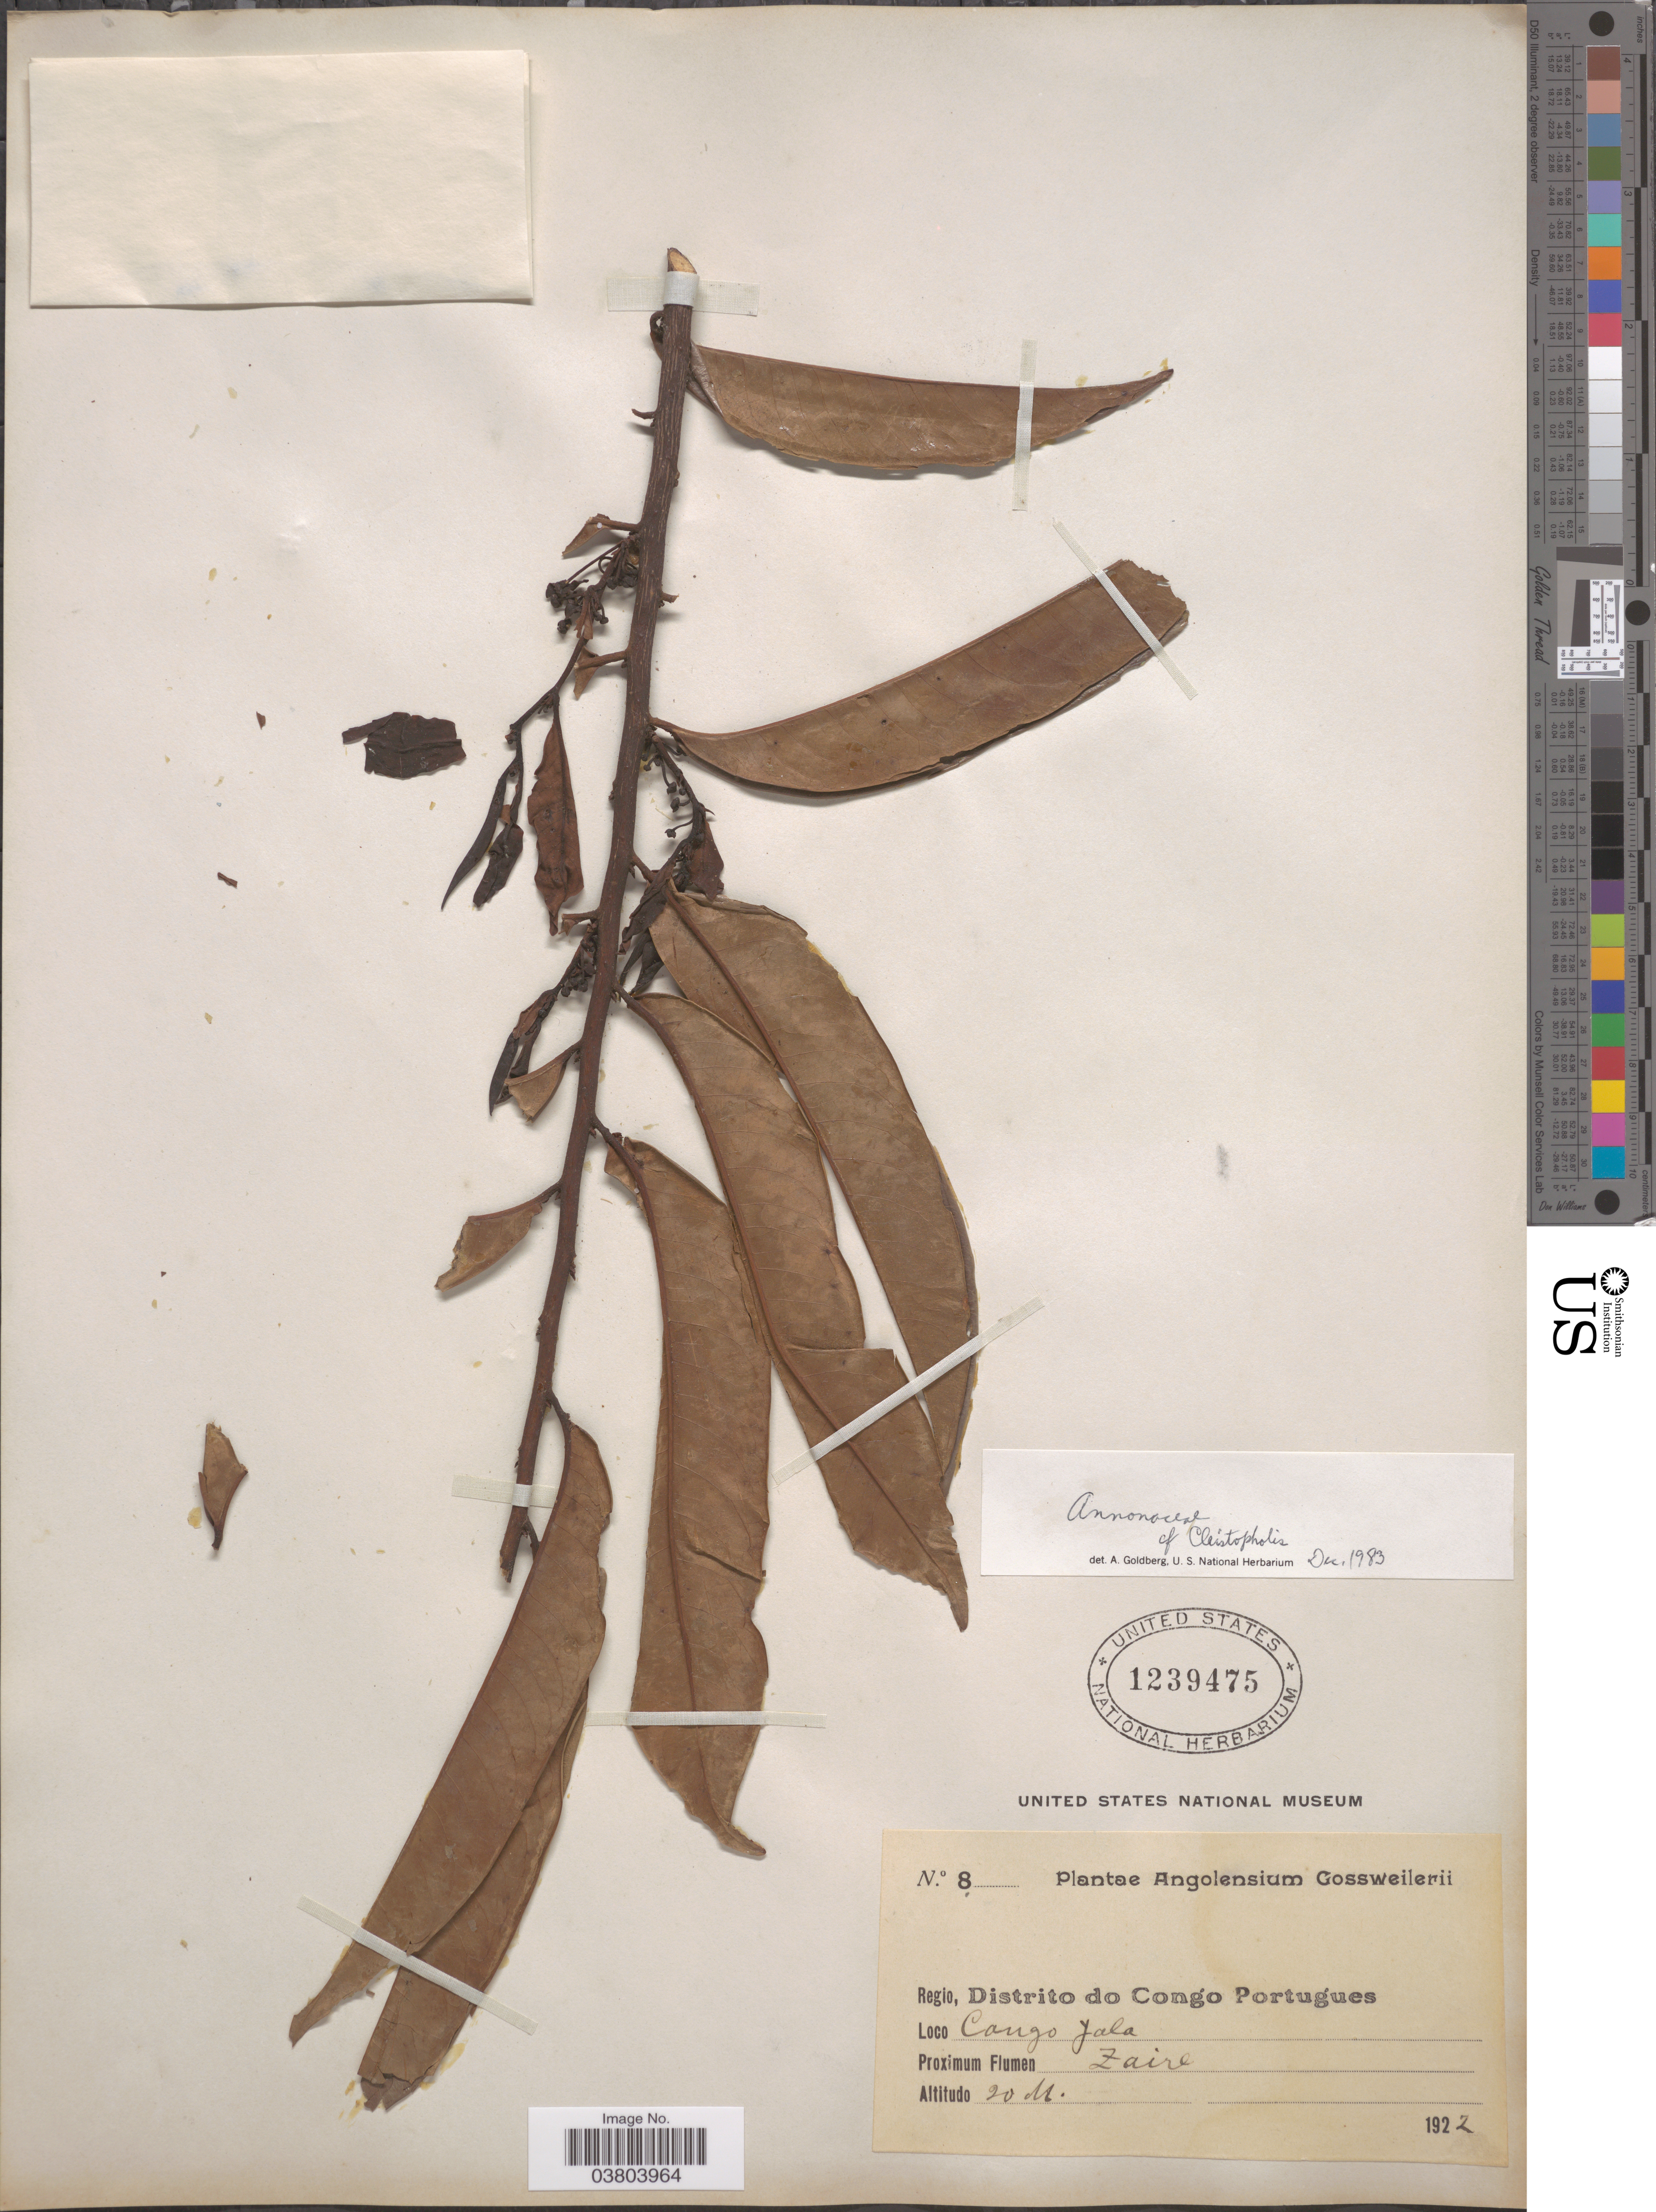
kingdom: Plantae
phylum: Tracheophyta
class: Magnoliopsida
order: Magnoliales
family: Annonaceae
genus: Cleistopholis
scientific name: Cleistopholis sp.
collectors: -. Gossweiler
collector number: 8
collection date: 1922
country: Angola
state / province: Zaire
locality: Regio, Distrito do Congo Portugues. Cango Jala.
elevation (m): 20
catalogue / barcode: US 1239475